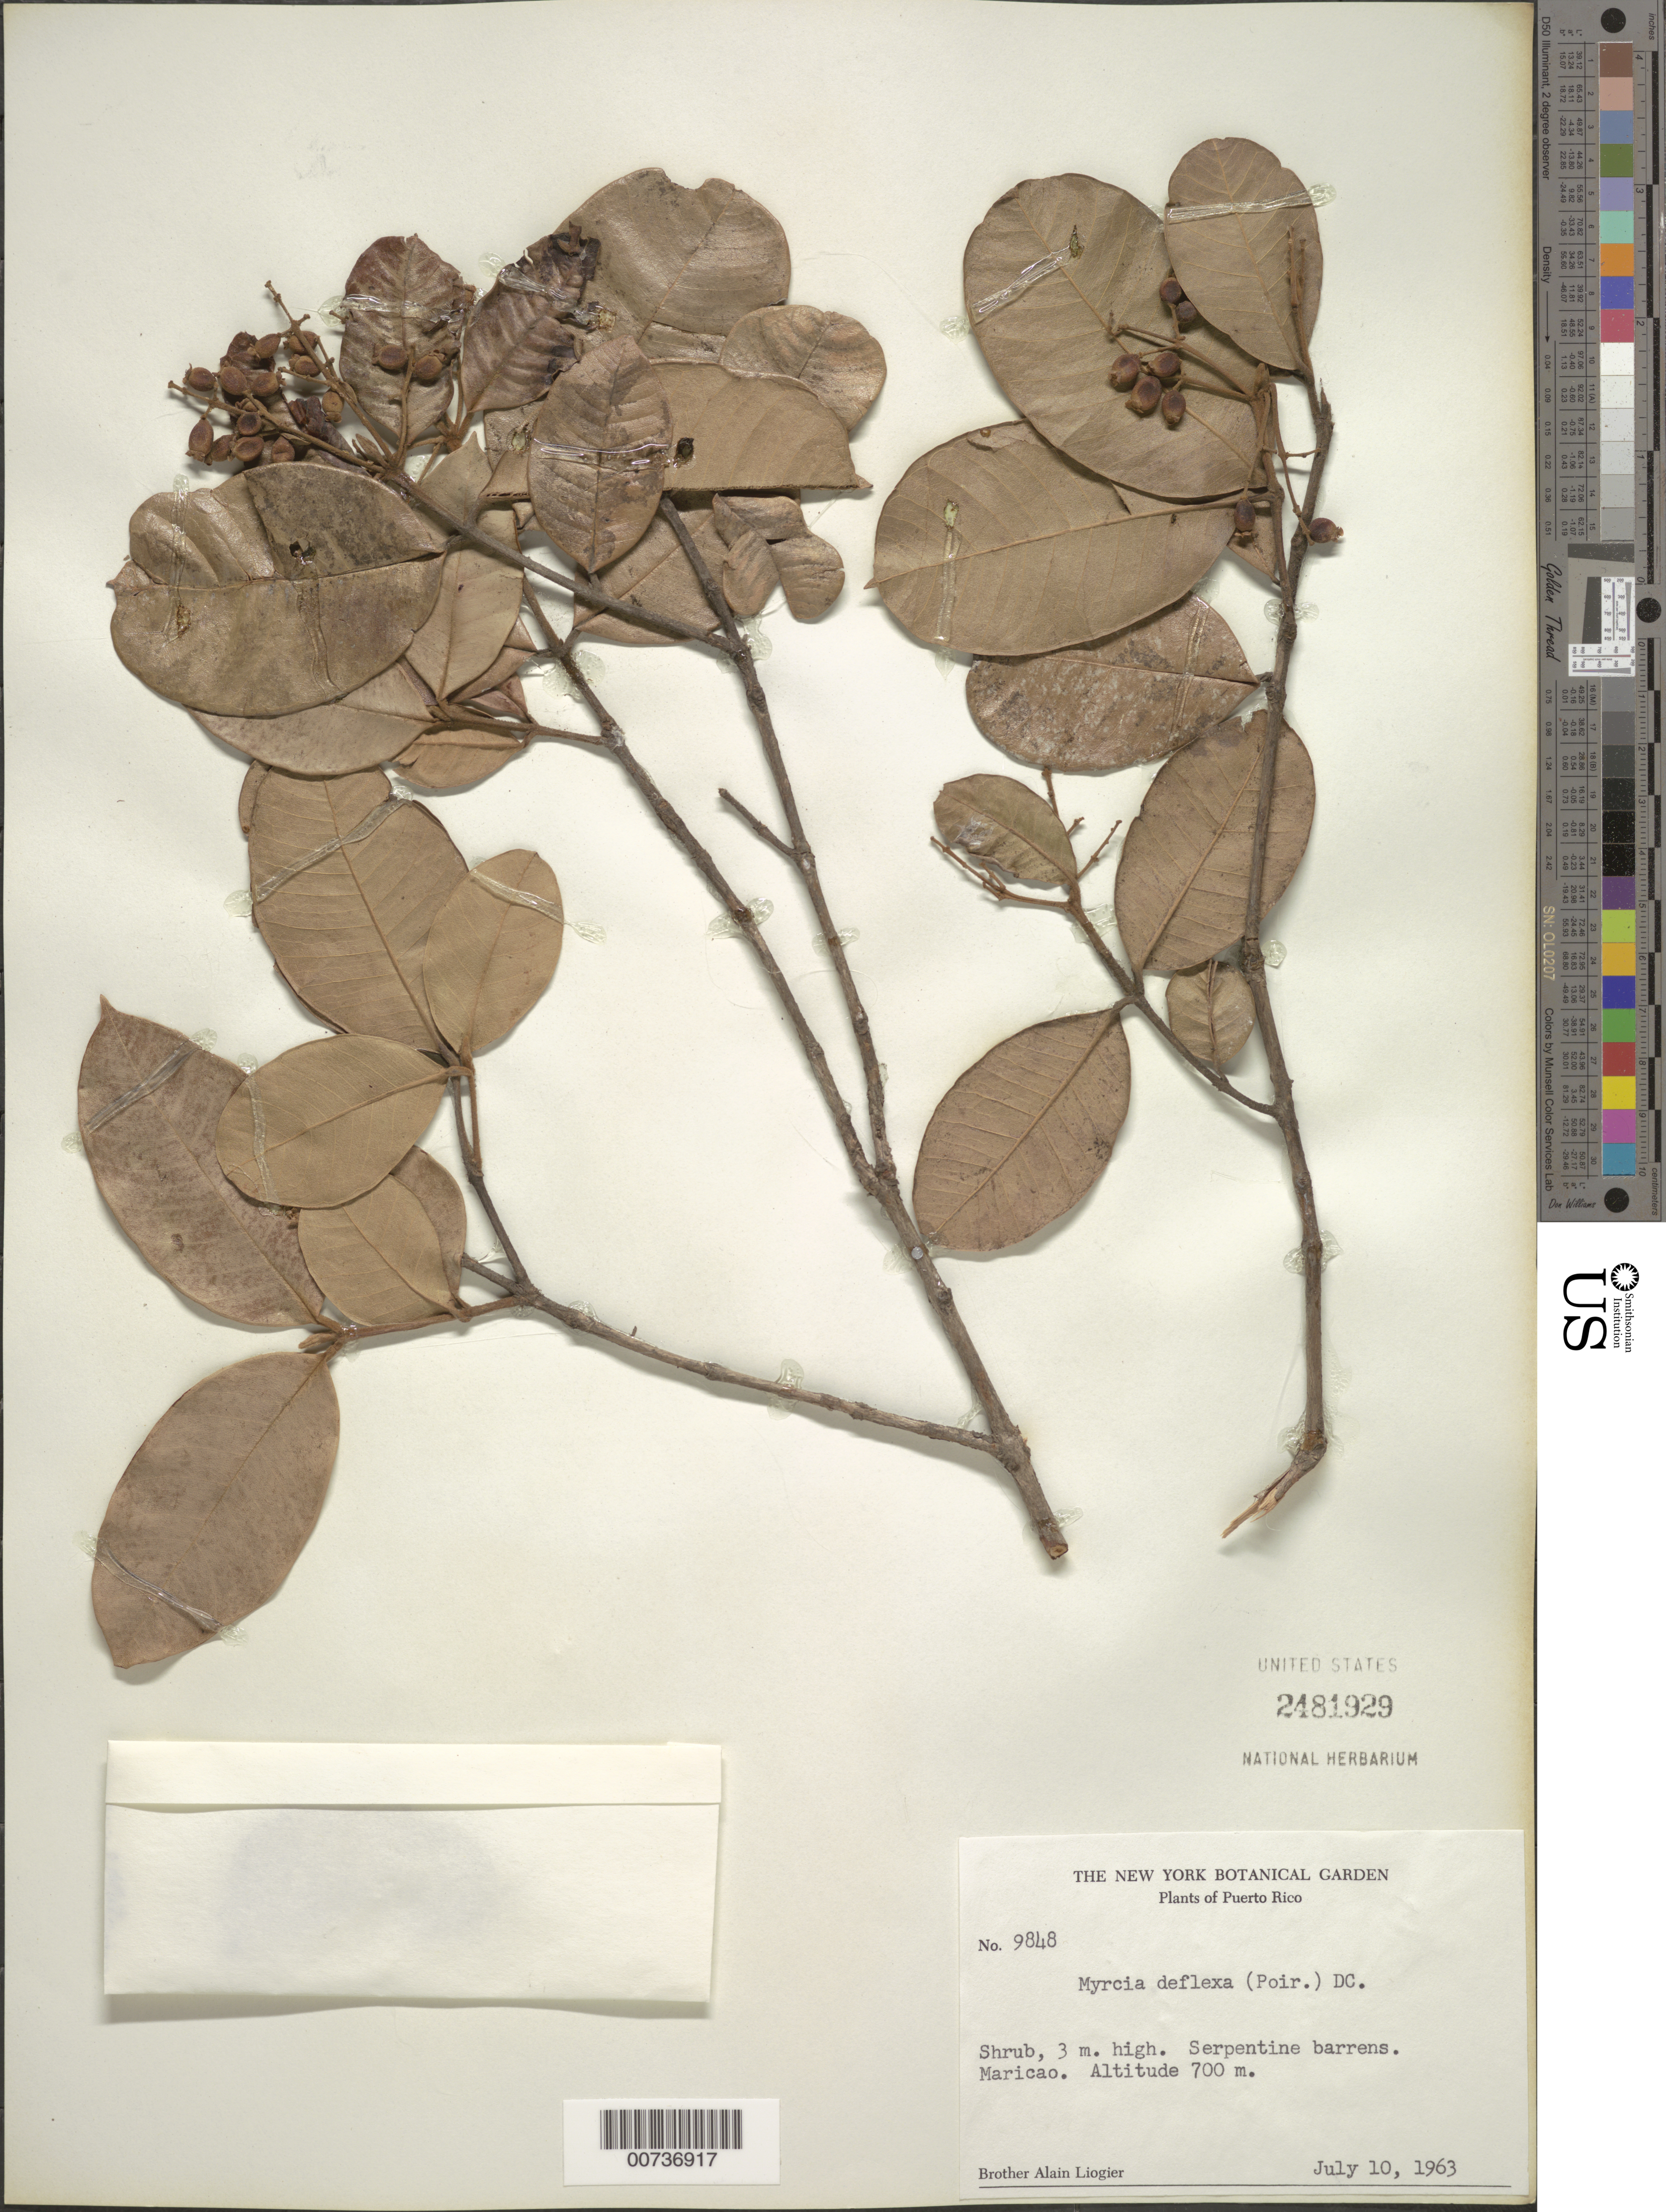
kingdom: Plantae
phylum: Tracheophyta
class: Magnoliopsida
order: Myrtales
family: Myrtaceae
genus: Myrcia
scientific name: Myrcia deflexa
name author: (Poir.) DC.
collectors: A. H. Liogier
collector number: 9848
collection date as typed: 10 Jul 1963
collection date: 1963-07-10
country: Puerto Rico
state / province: Maricao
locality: Maricao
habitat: Serpentine barrens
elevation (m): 700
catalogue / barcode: US 2481929